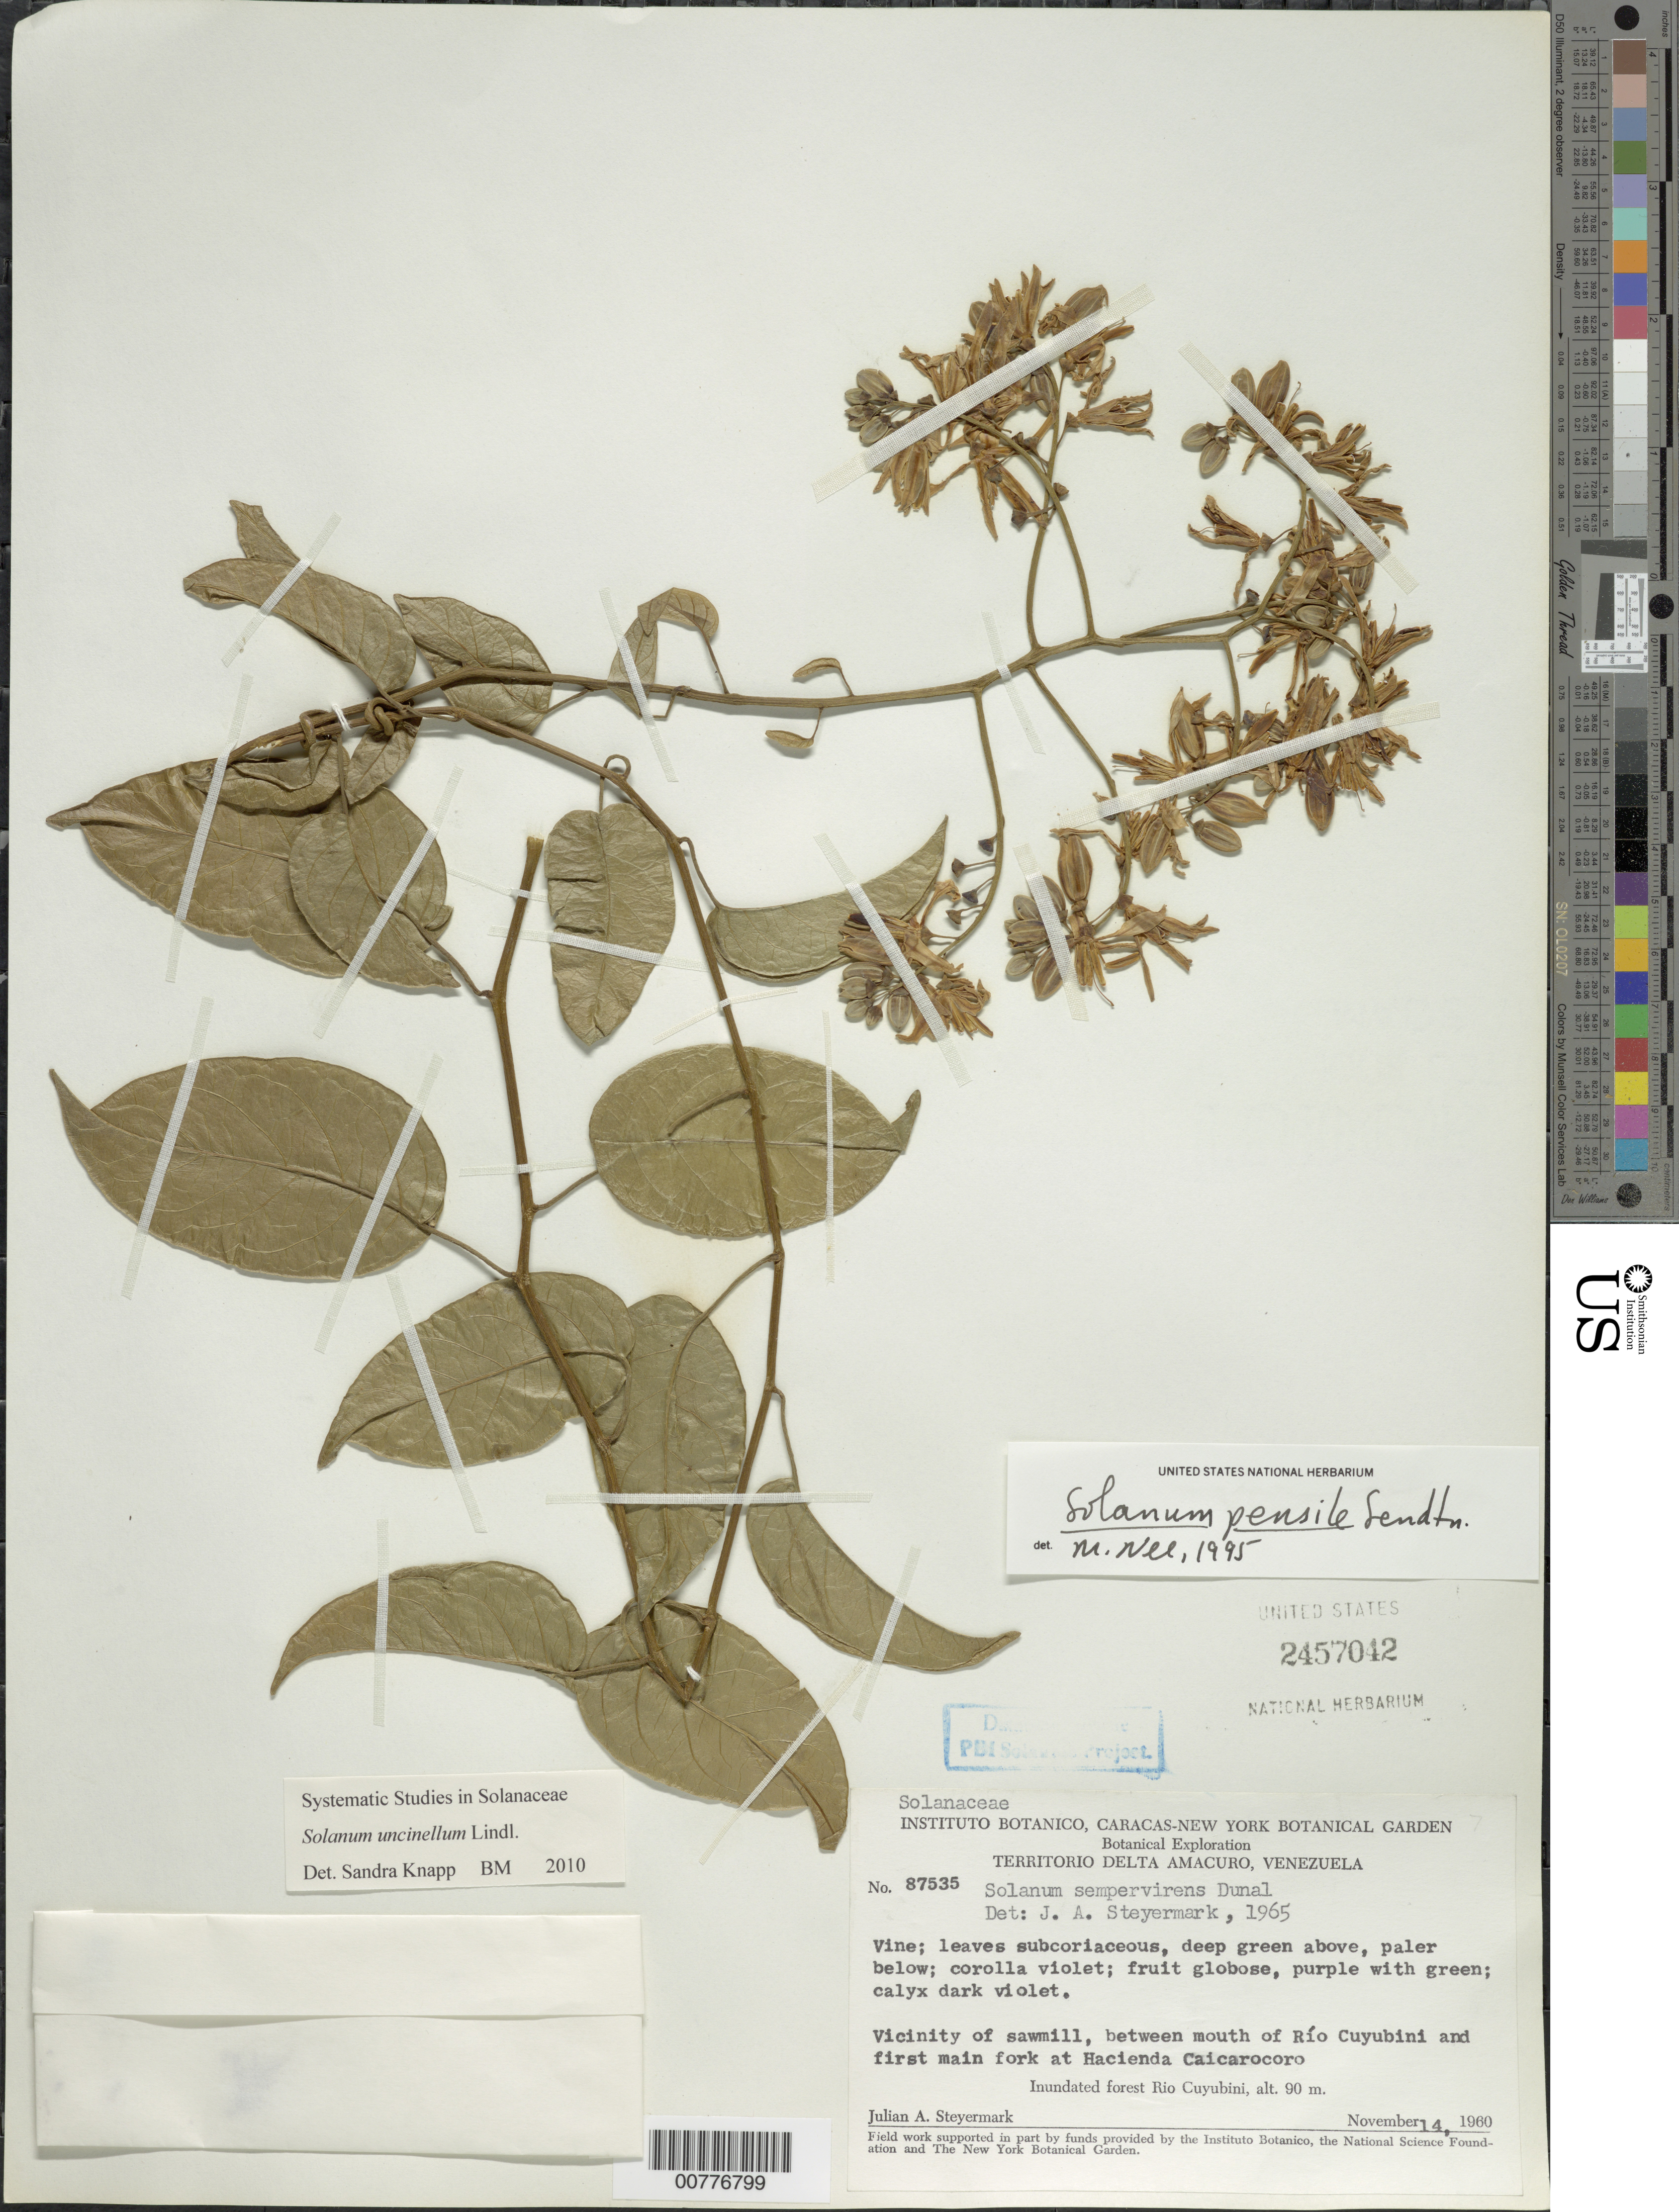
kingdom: Plantae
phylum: Tracheophyta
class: Magnoliopsida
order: Solanales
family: Solanaceae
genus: Solanum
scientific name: Solanum uncinellum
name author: Lindl.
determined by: Knapp, S. D.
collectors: J. Steyermark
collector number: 87535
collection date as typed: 11 Nov 1960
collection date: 1960-11-11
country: Venezuela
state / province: Delta Amacuro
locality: Río Cuyubini, vic of sawmill, between mouth of Río Cuyubini and first main fork at Hacienda Caicarocoro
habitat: Inundated forest.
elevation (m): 90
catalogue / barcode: US 2457042